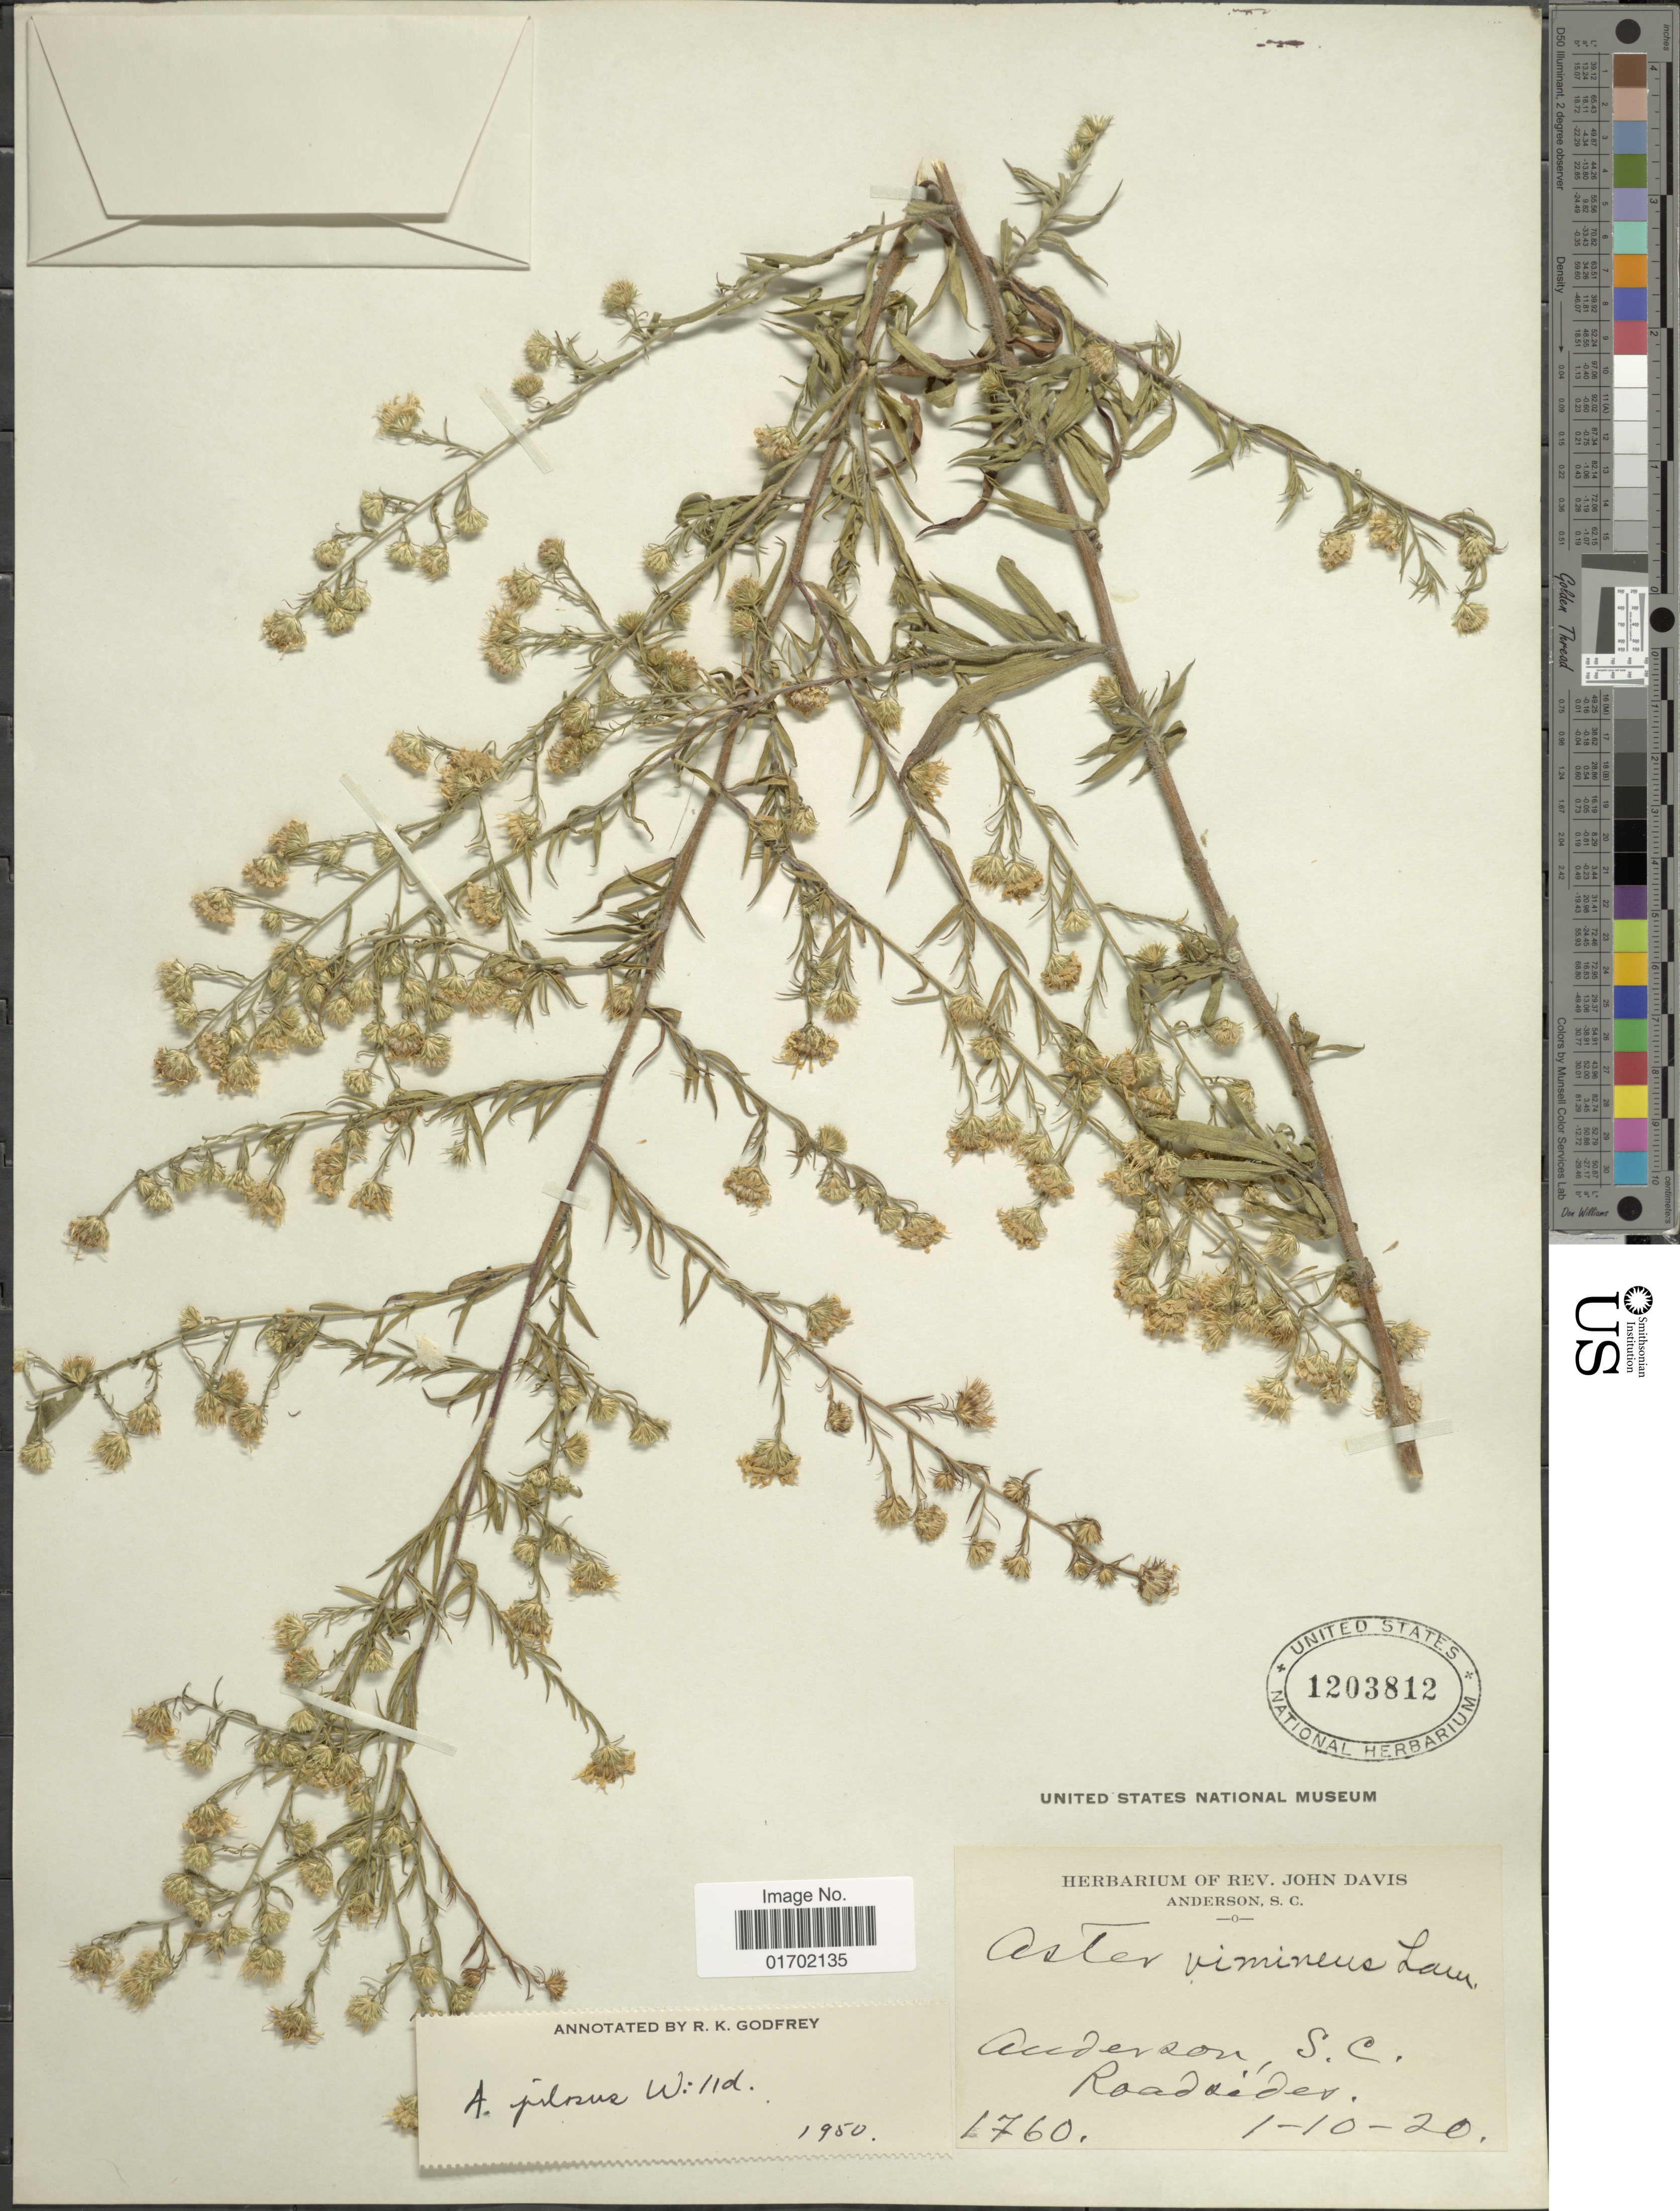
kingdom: Plantae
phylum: Tracheophyta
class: Magnoliopsida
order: Asterales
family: Asteraceae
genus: Symphyotrichum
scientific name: Symphyotrichum pilosum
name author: (Willd.) G.L. Nesom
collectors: ex herb. Rev. John Davis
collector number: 1760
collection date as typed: Transcribed d/m/y: 10/1/20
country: United States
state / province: South Carolina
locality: Anderson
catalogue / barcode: US 1203812